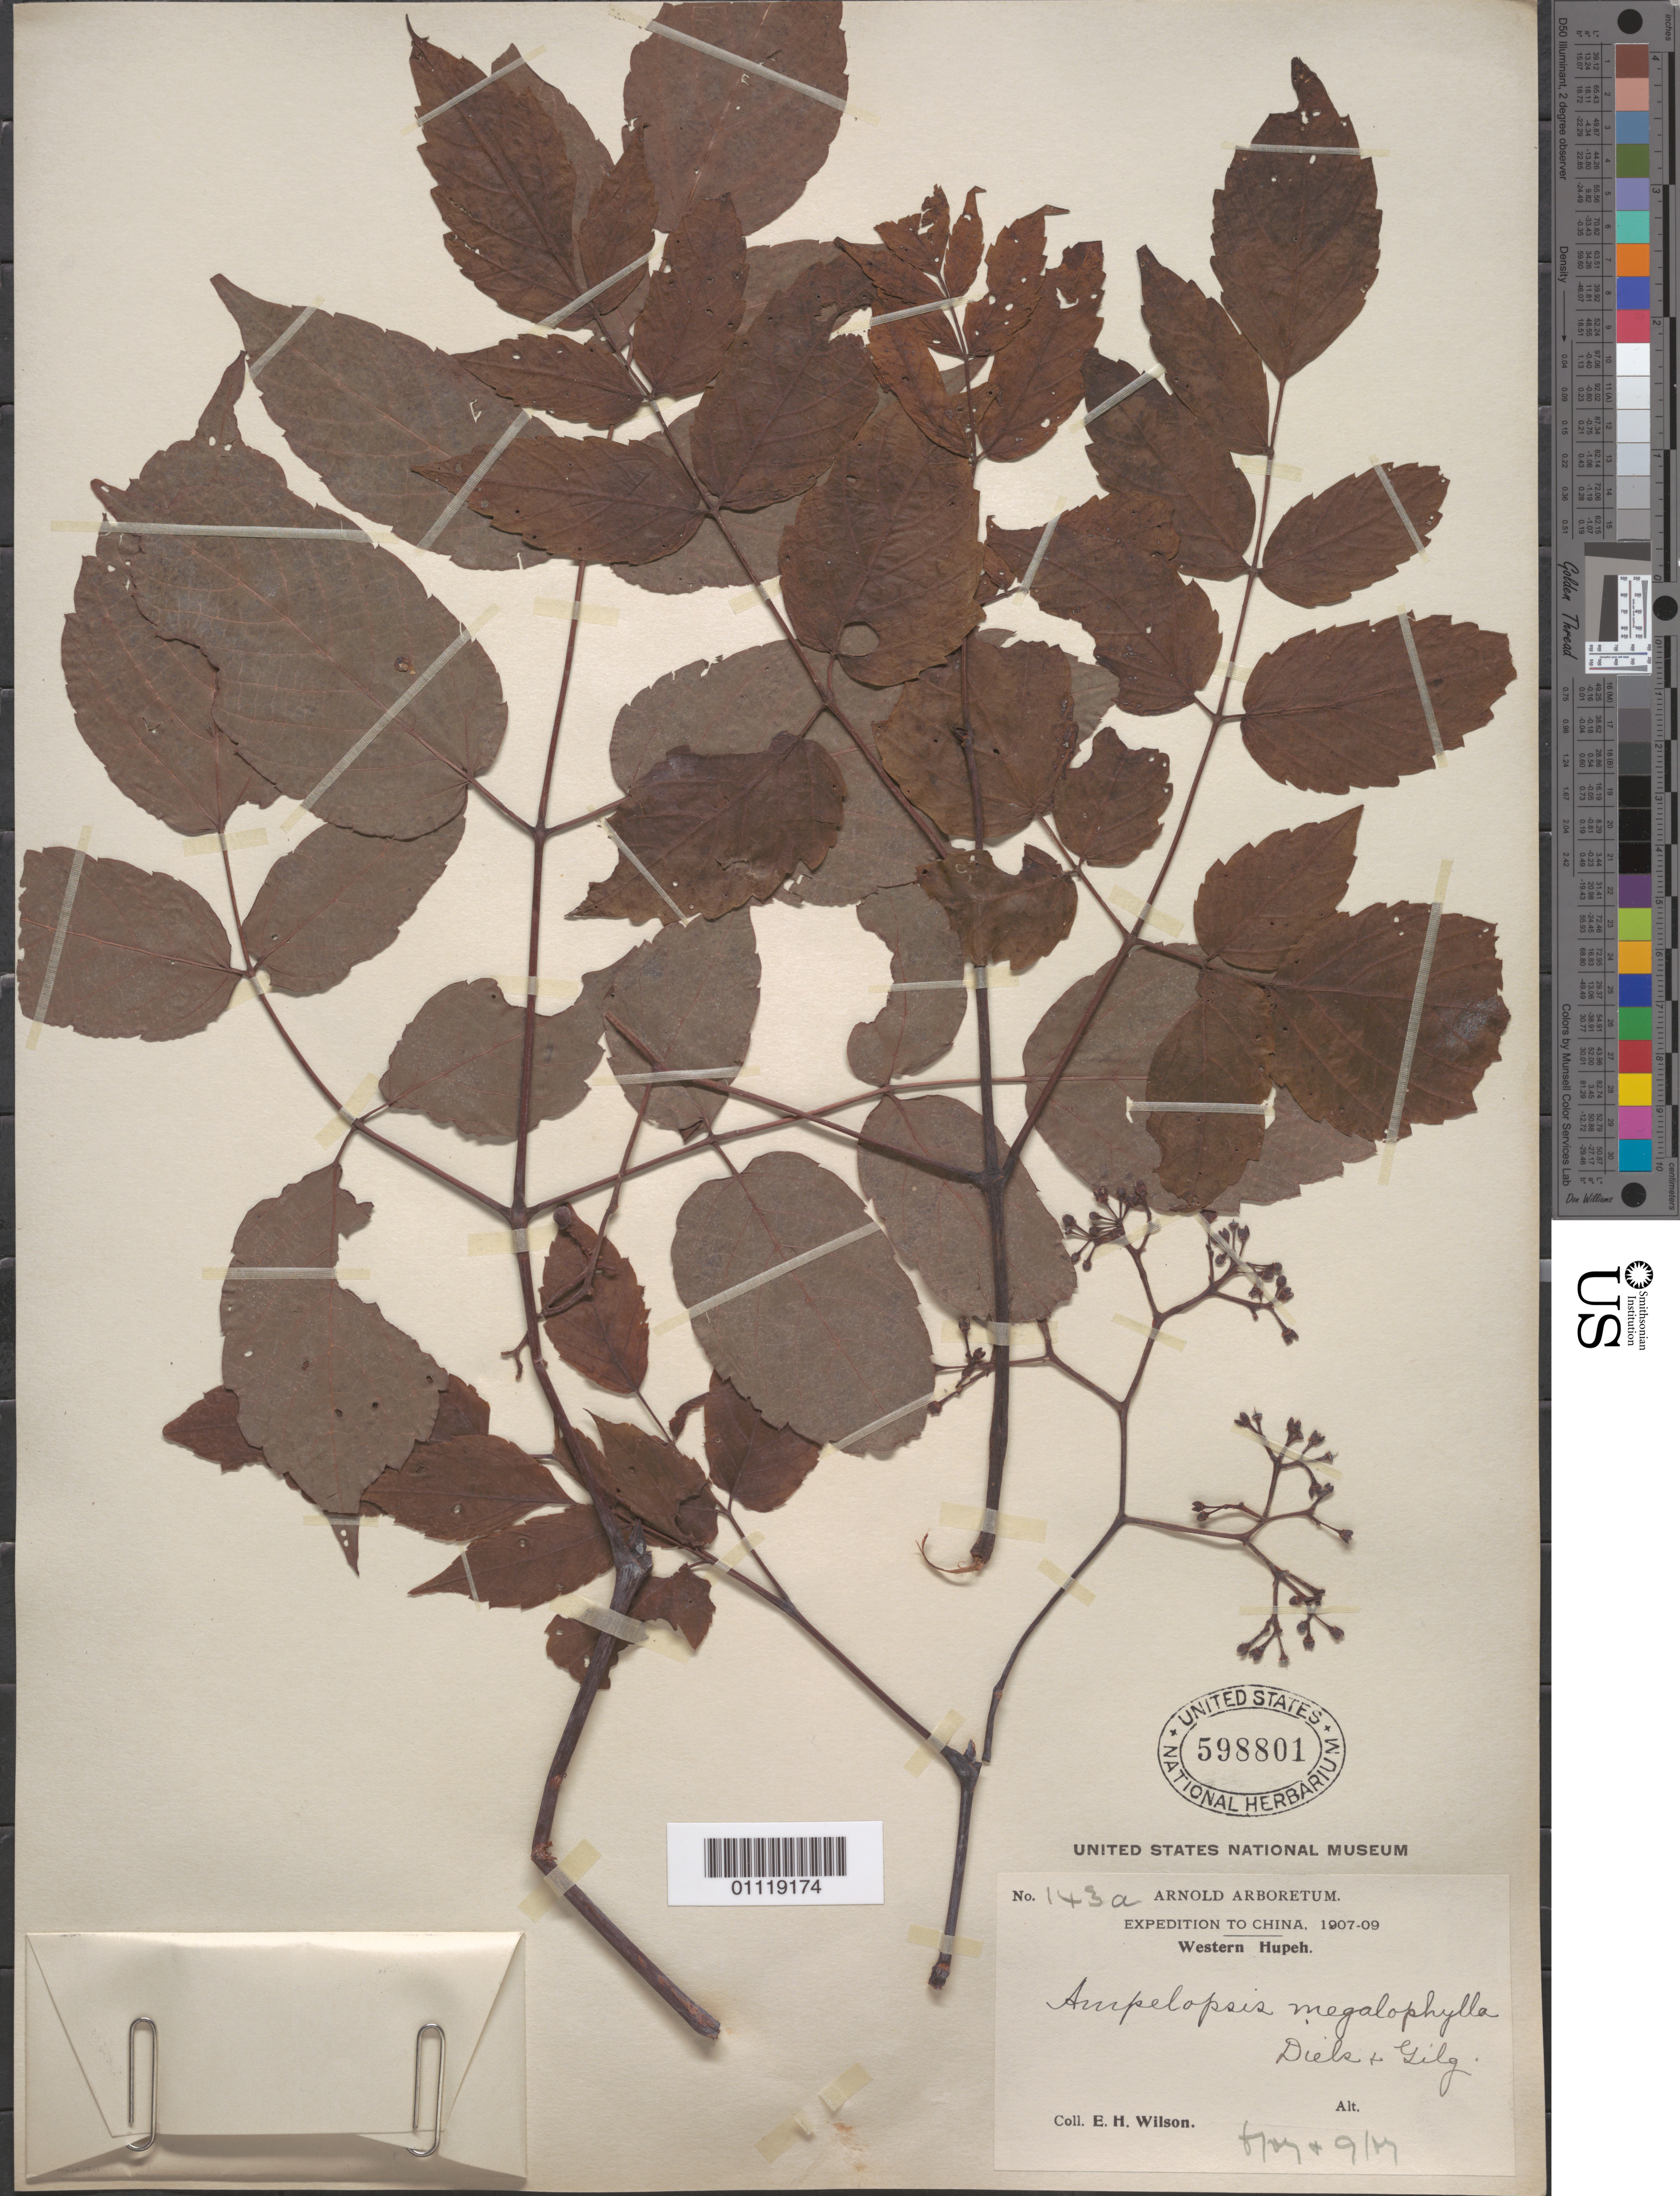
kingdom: Plantae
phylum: Tracheophyta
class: Magnoliopsida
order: Vitales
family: Vitaceae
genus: Ampelopsis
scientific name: Ampelopsis megalophylla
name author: Diels & Gilg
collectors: E. H. Wilson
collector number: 143 a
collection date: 1909-09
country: China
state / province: Hubei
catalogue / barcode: US 598801